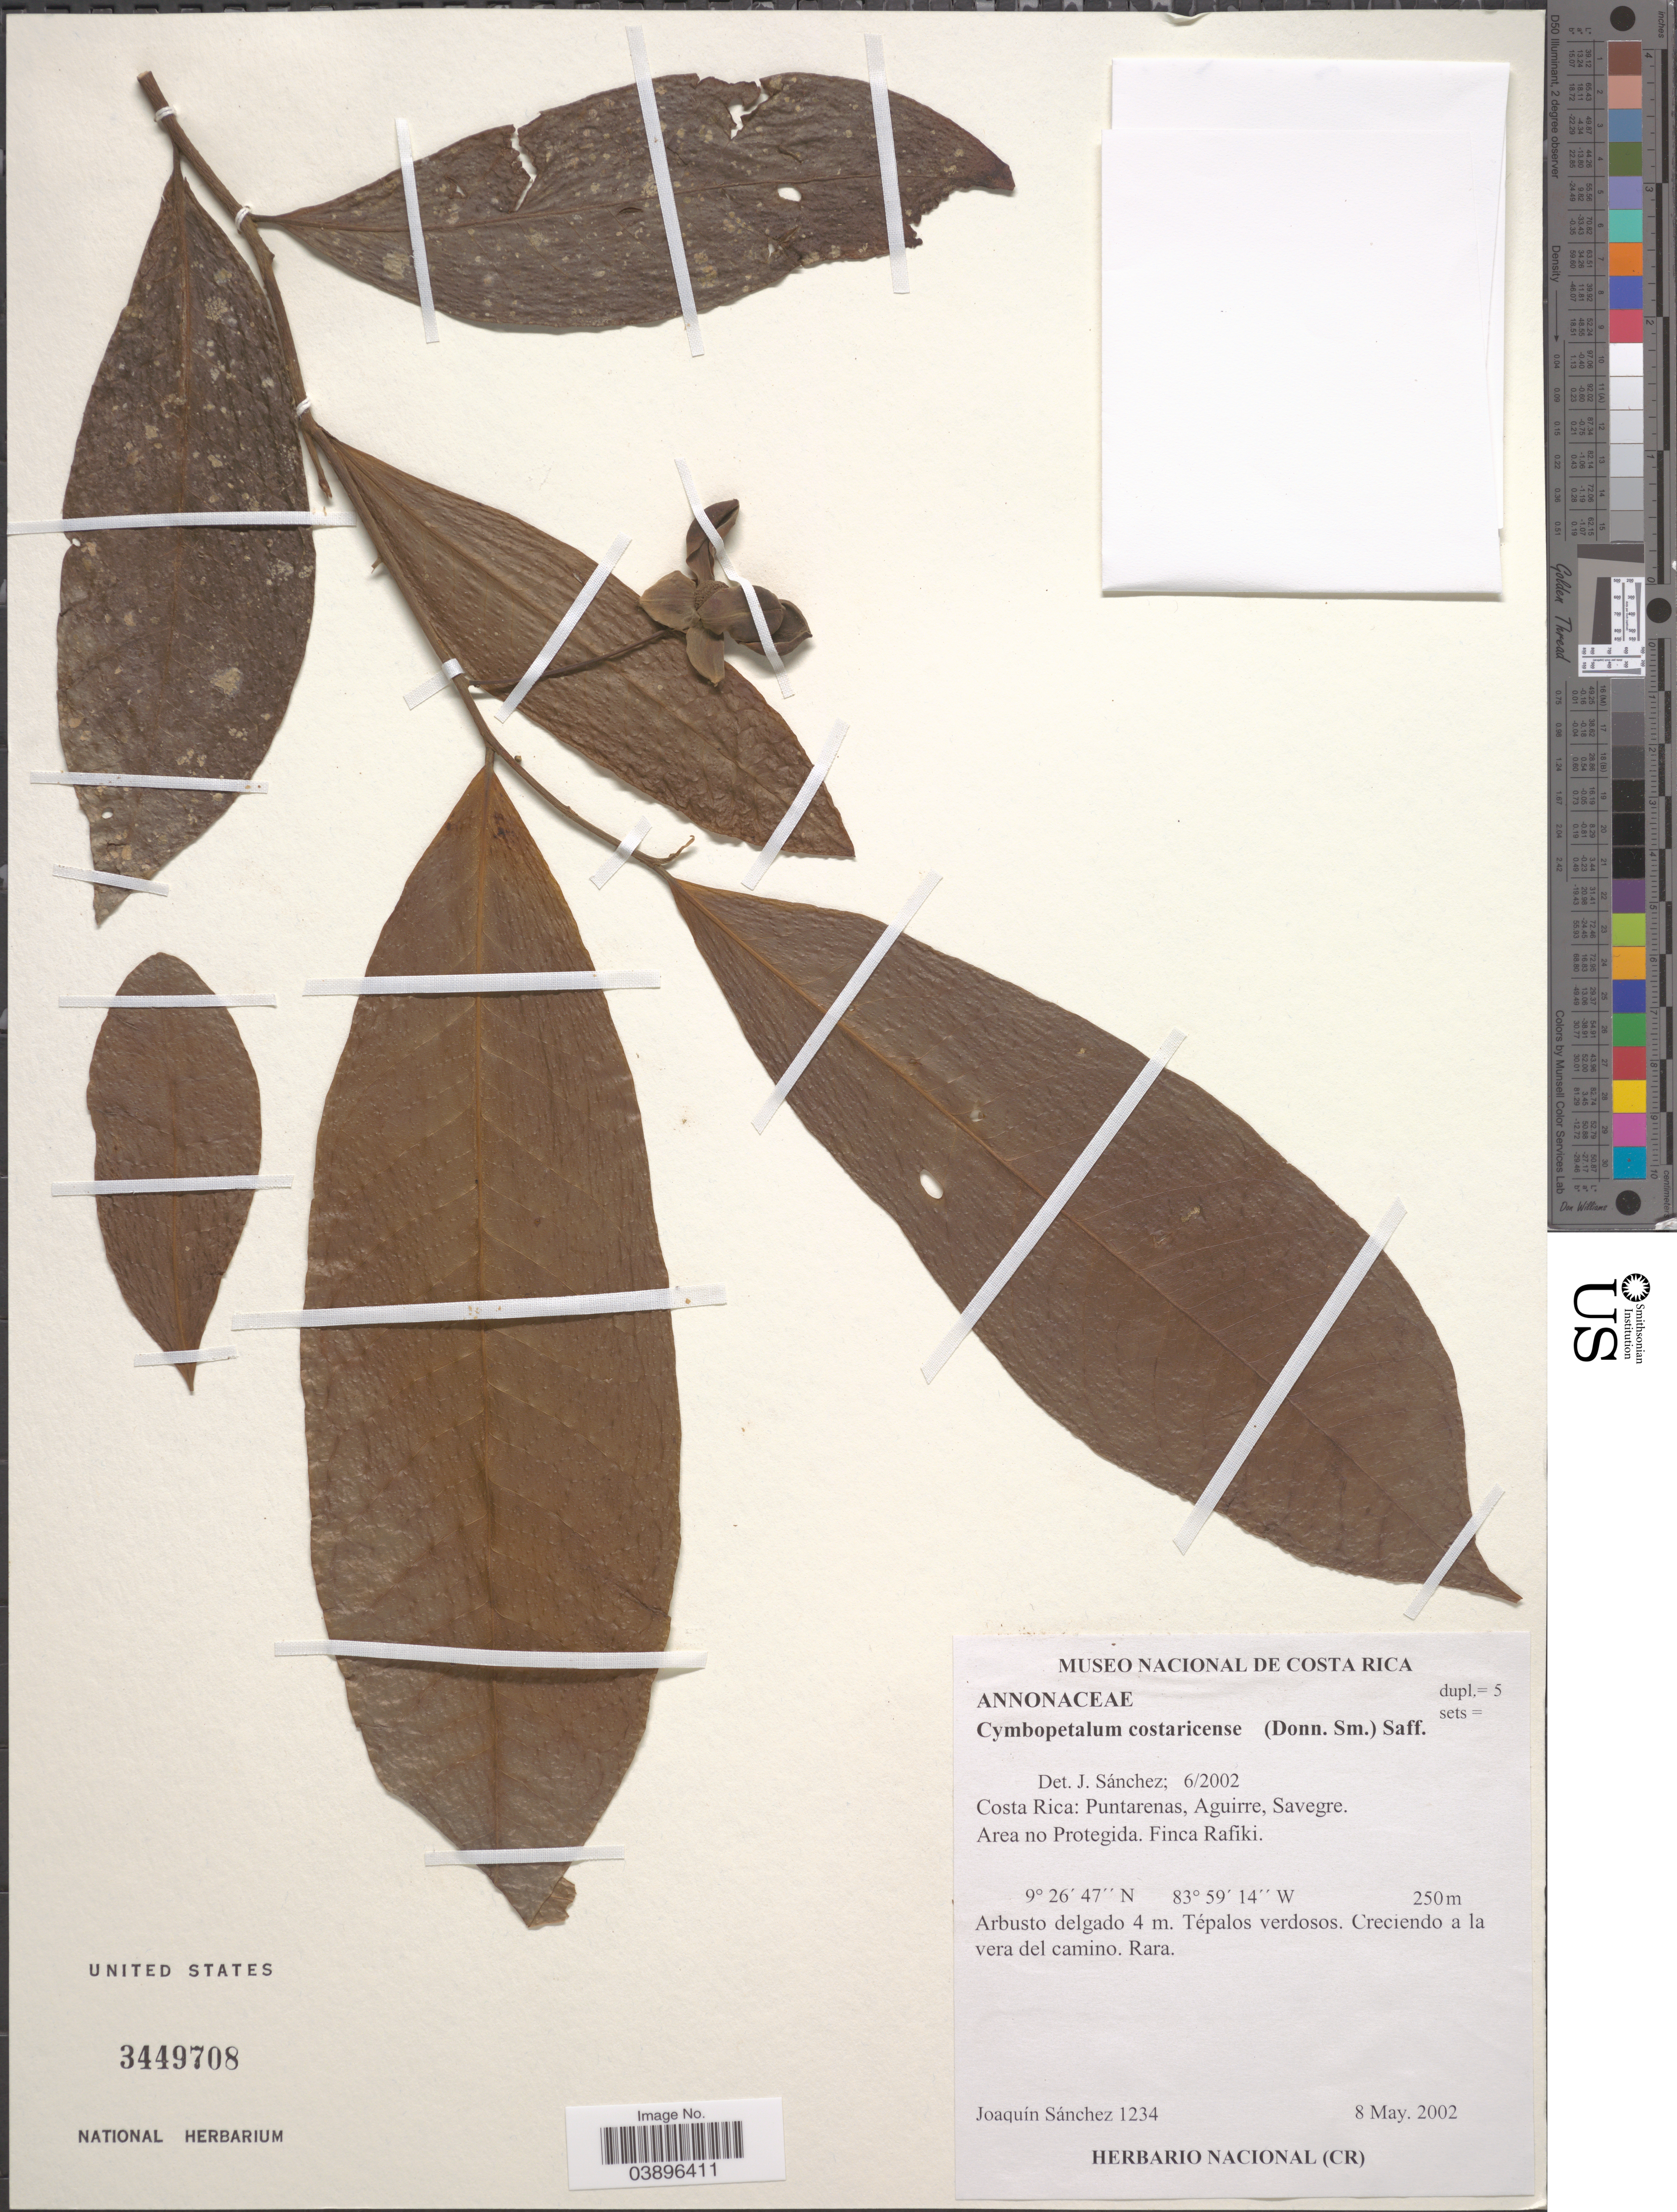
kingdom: Plantae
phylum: Tracheophyta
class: Magnoliopsida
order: Magnoliales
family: Annonaceae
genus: Cymbopetalum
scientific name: Cymbopetalum costaricense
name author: (Donn. Sm.) R.E. Fr.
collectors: J. Sánchez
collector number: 1234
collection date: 2002-05-08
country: Costa Rica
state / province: Puntarenas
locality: Aguirre, Savegre. Area no Protegida. Finca Rafiki.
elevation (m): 250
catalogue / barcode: US 3449708